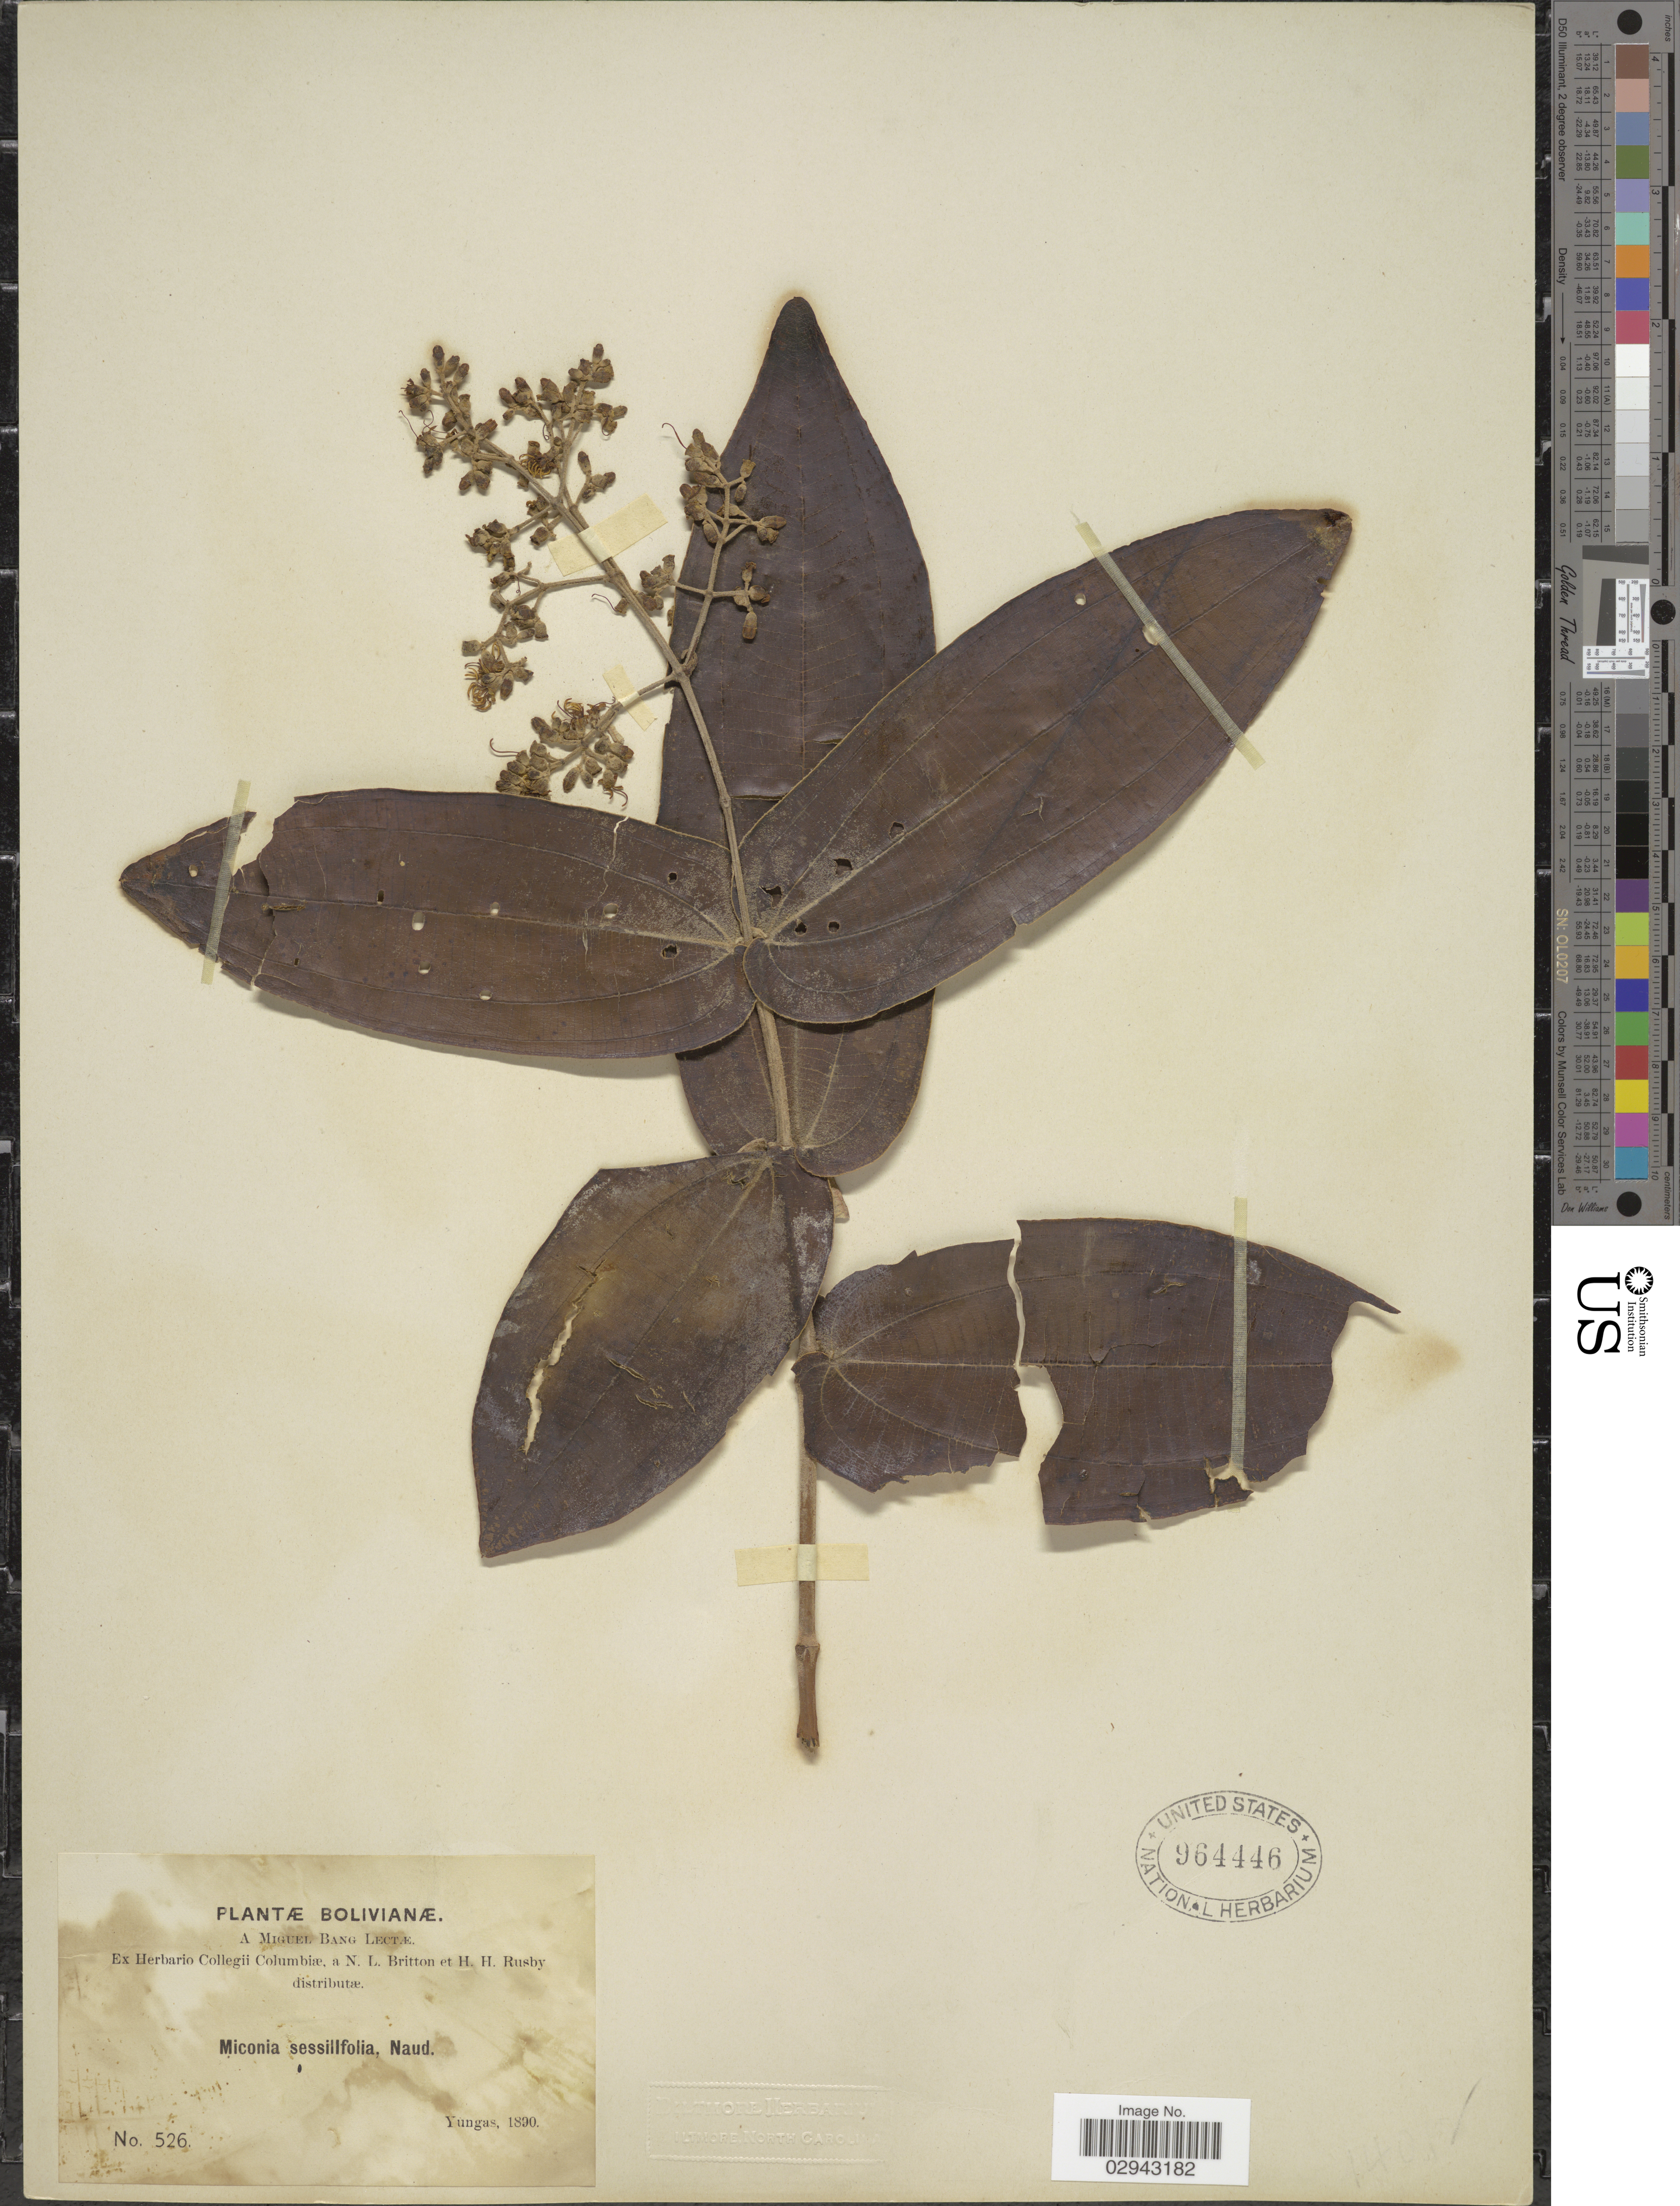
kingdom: Plantae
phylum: Tracheophyta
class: Magnoliopsida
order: Myrtales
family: Melastomataceae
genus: Miconia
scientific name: Miconia subsessilifolia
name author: Wurdack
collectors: M. Bang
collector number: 526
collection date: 1890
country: Bolivia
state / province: La Paz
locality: Yungas.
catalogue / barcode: US 964446